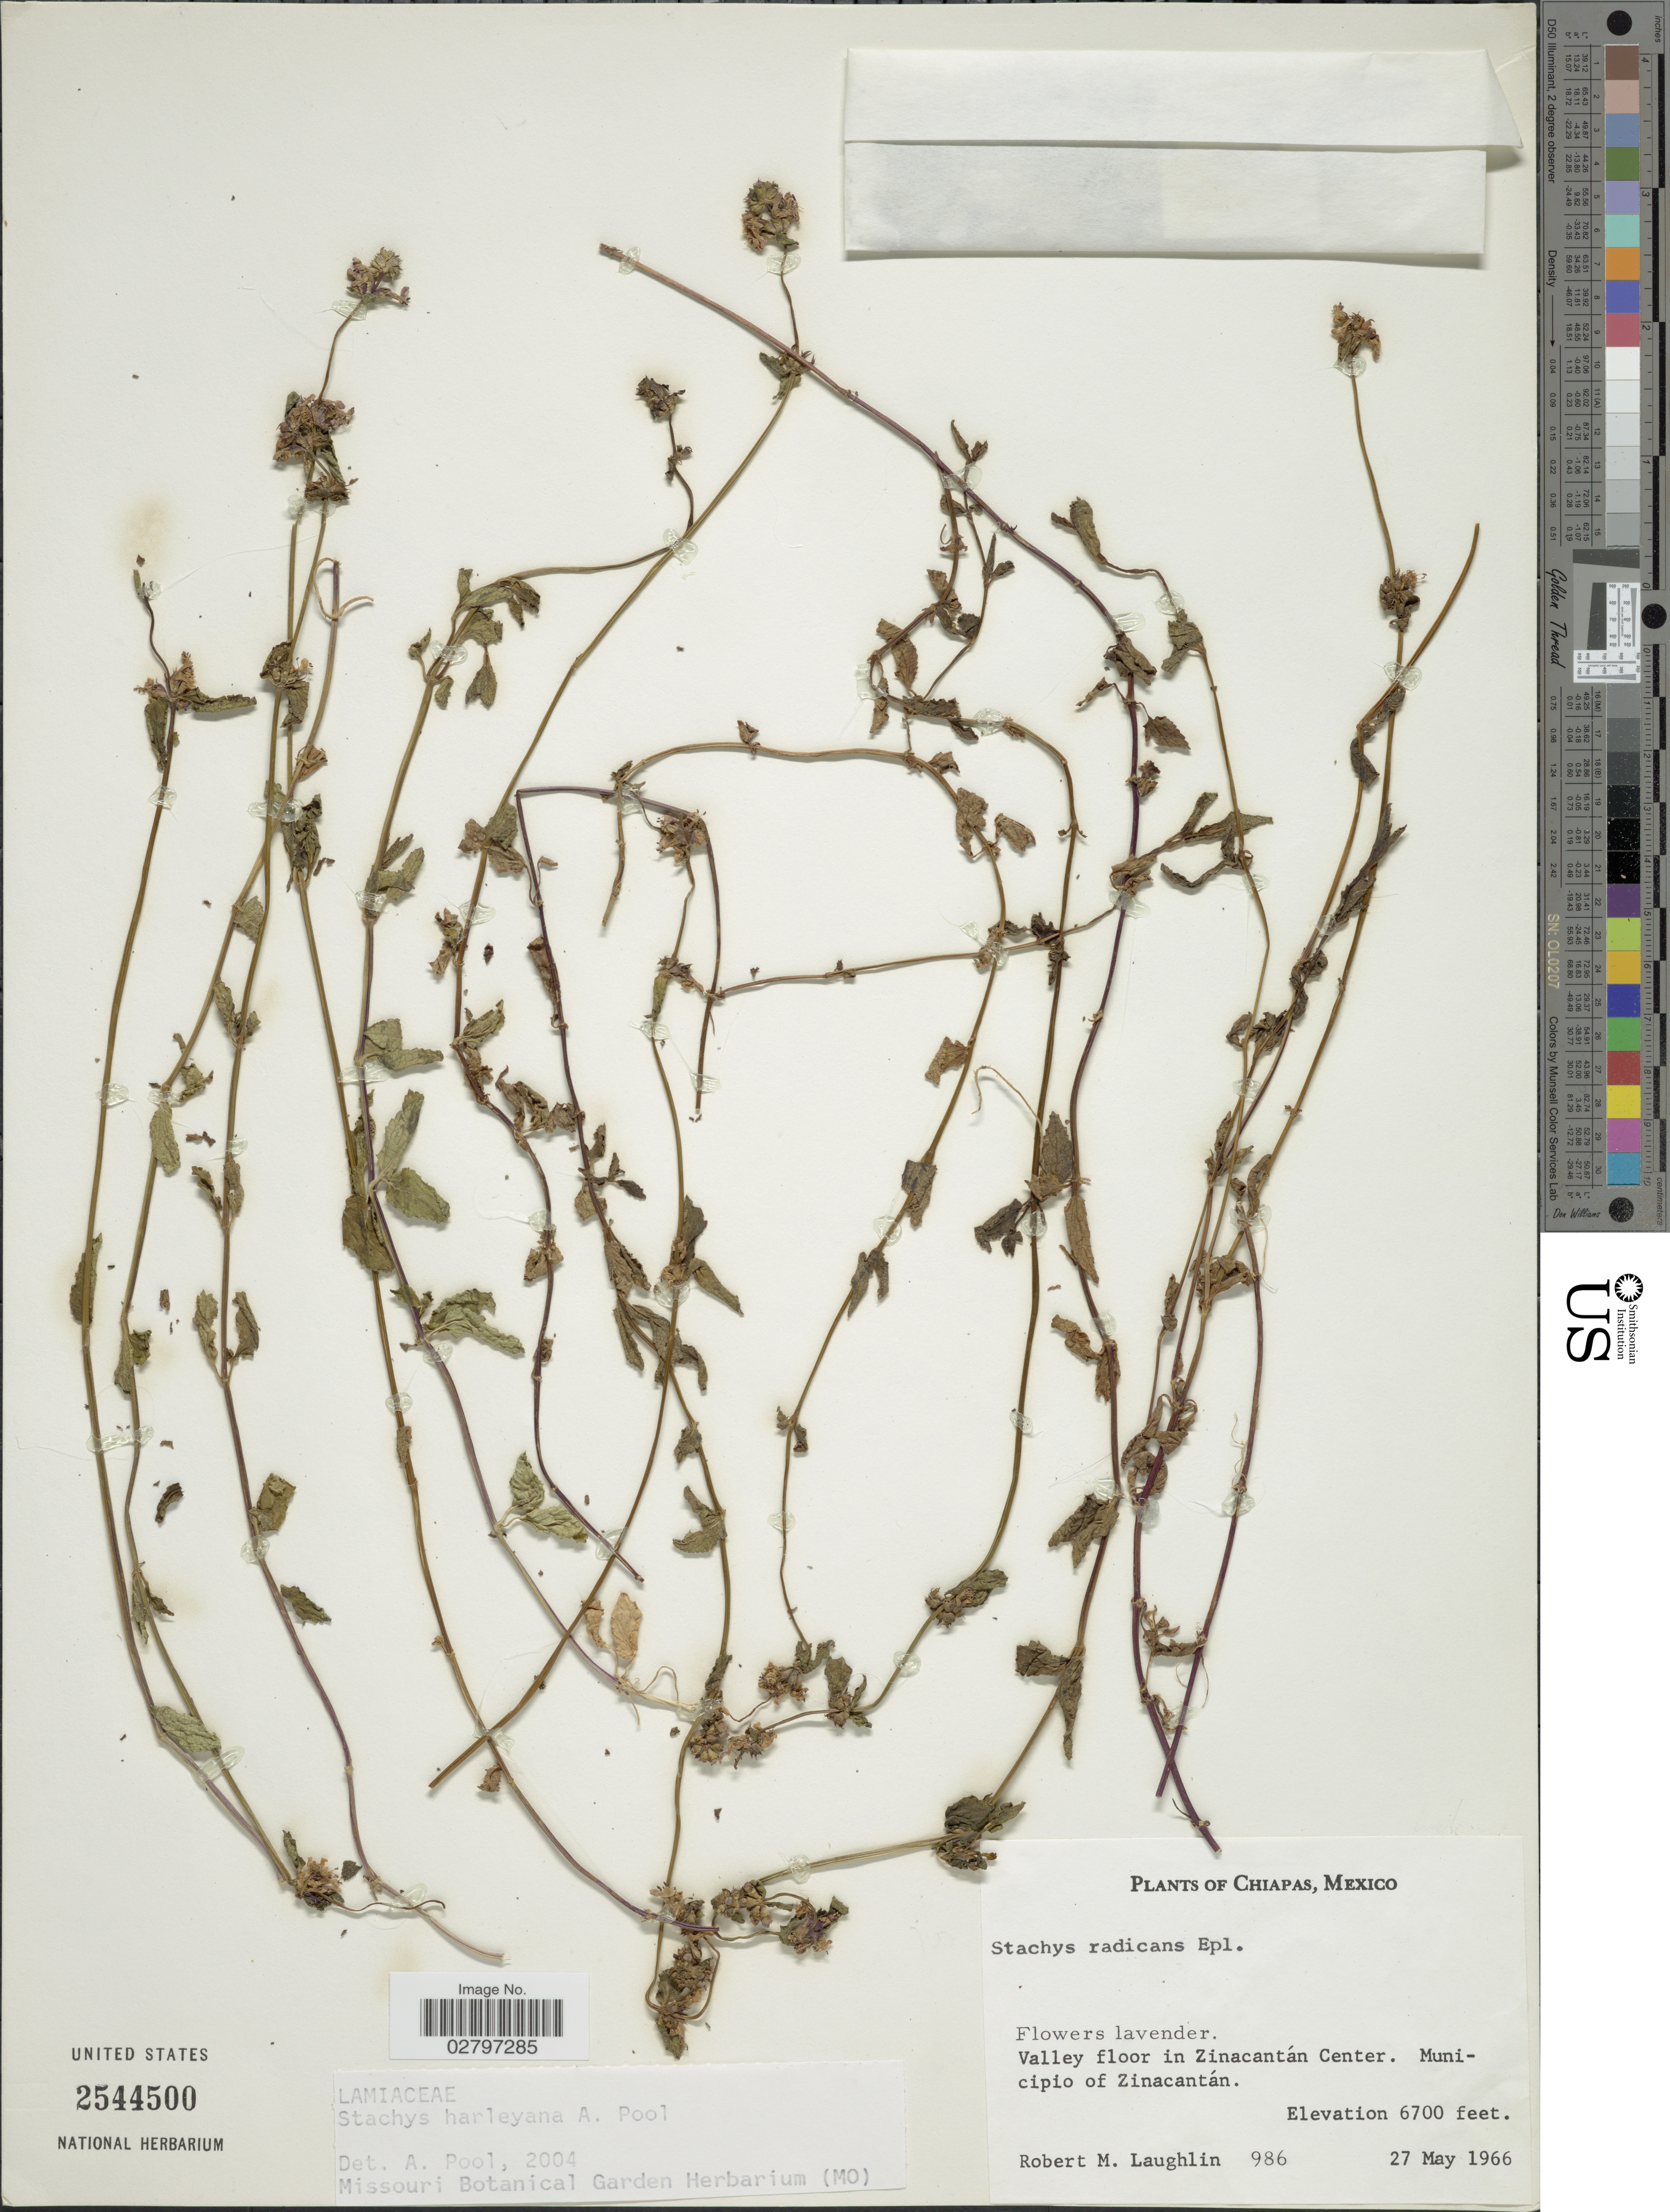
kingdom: Plantae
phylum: Tracheophyta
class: Magnoliopsida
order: Lamiales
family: Lamiaceae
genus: Stachys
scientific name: Stachys harleyana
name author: A. Pool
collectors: R. M. Laughlin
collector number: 986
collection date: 1966-05-27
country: Mexico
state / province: Chiapas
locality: Valley floor in Zinacantán Center, Municipio of Zinacantán.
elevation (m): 2042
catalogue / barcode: US 2544500